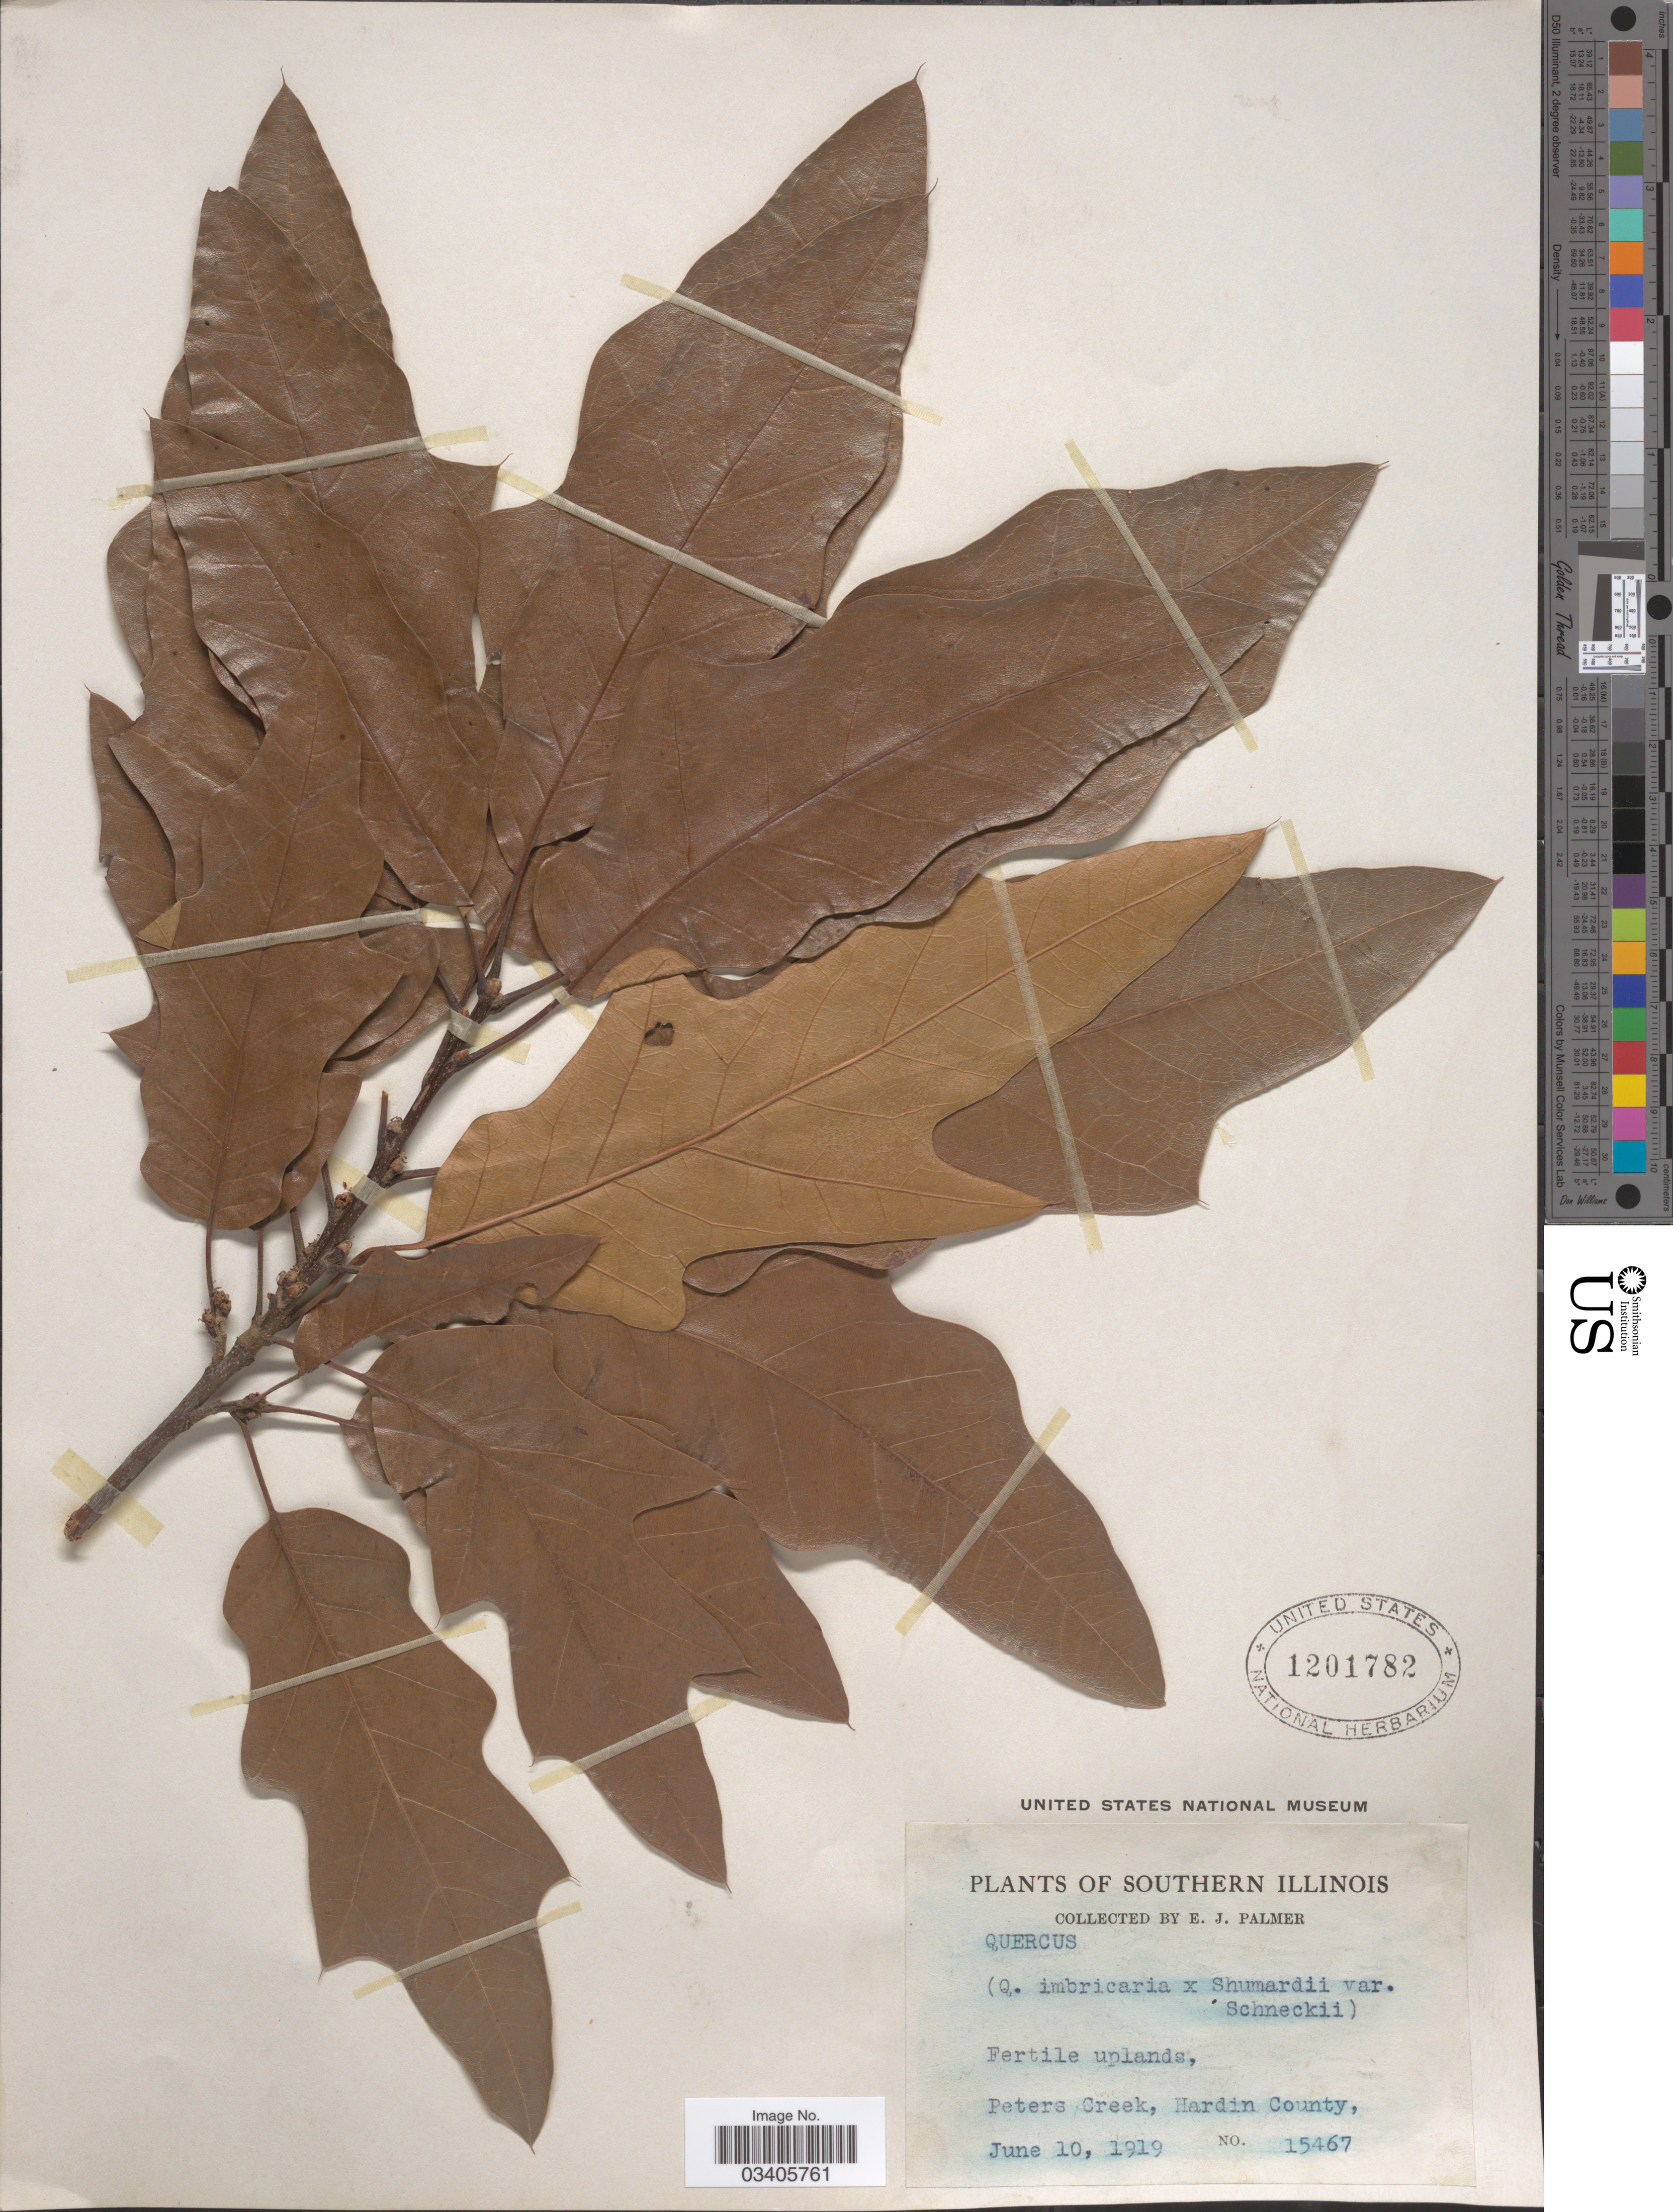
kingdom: Plantae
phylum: Tracheophyta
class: Magnoliopsida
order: Fagales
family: Fagaceae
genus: Quercus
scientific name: Quercus imbricaria x Q. shumardii Buckley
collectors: E. J. Palmer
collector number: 15467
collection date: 1919-06-10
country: United States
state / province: Illinois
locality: Southern Illinois. Fertile uplands, Peters Creek, Hardin County.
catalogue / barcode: US 1201782